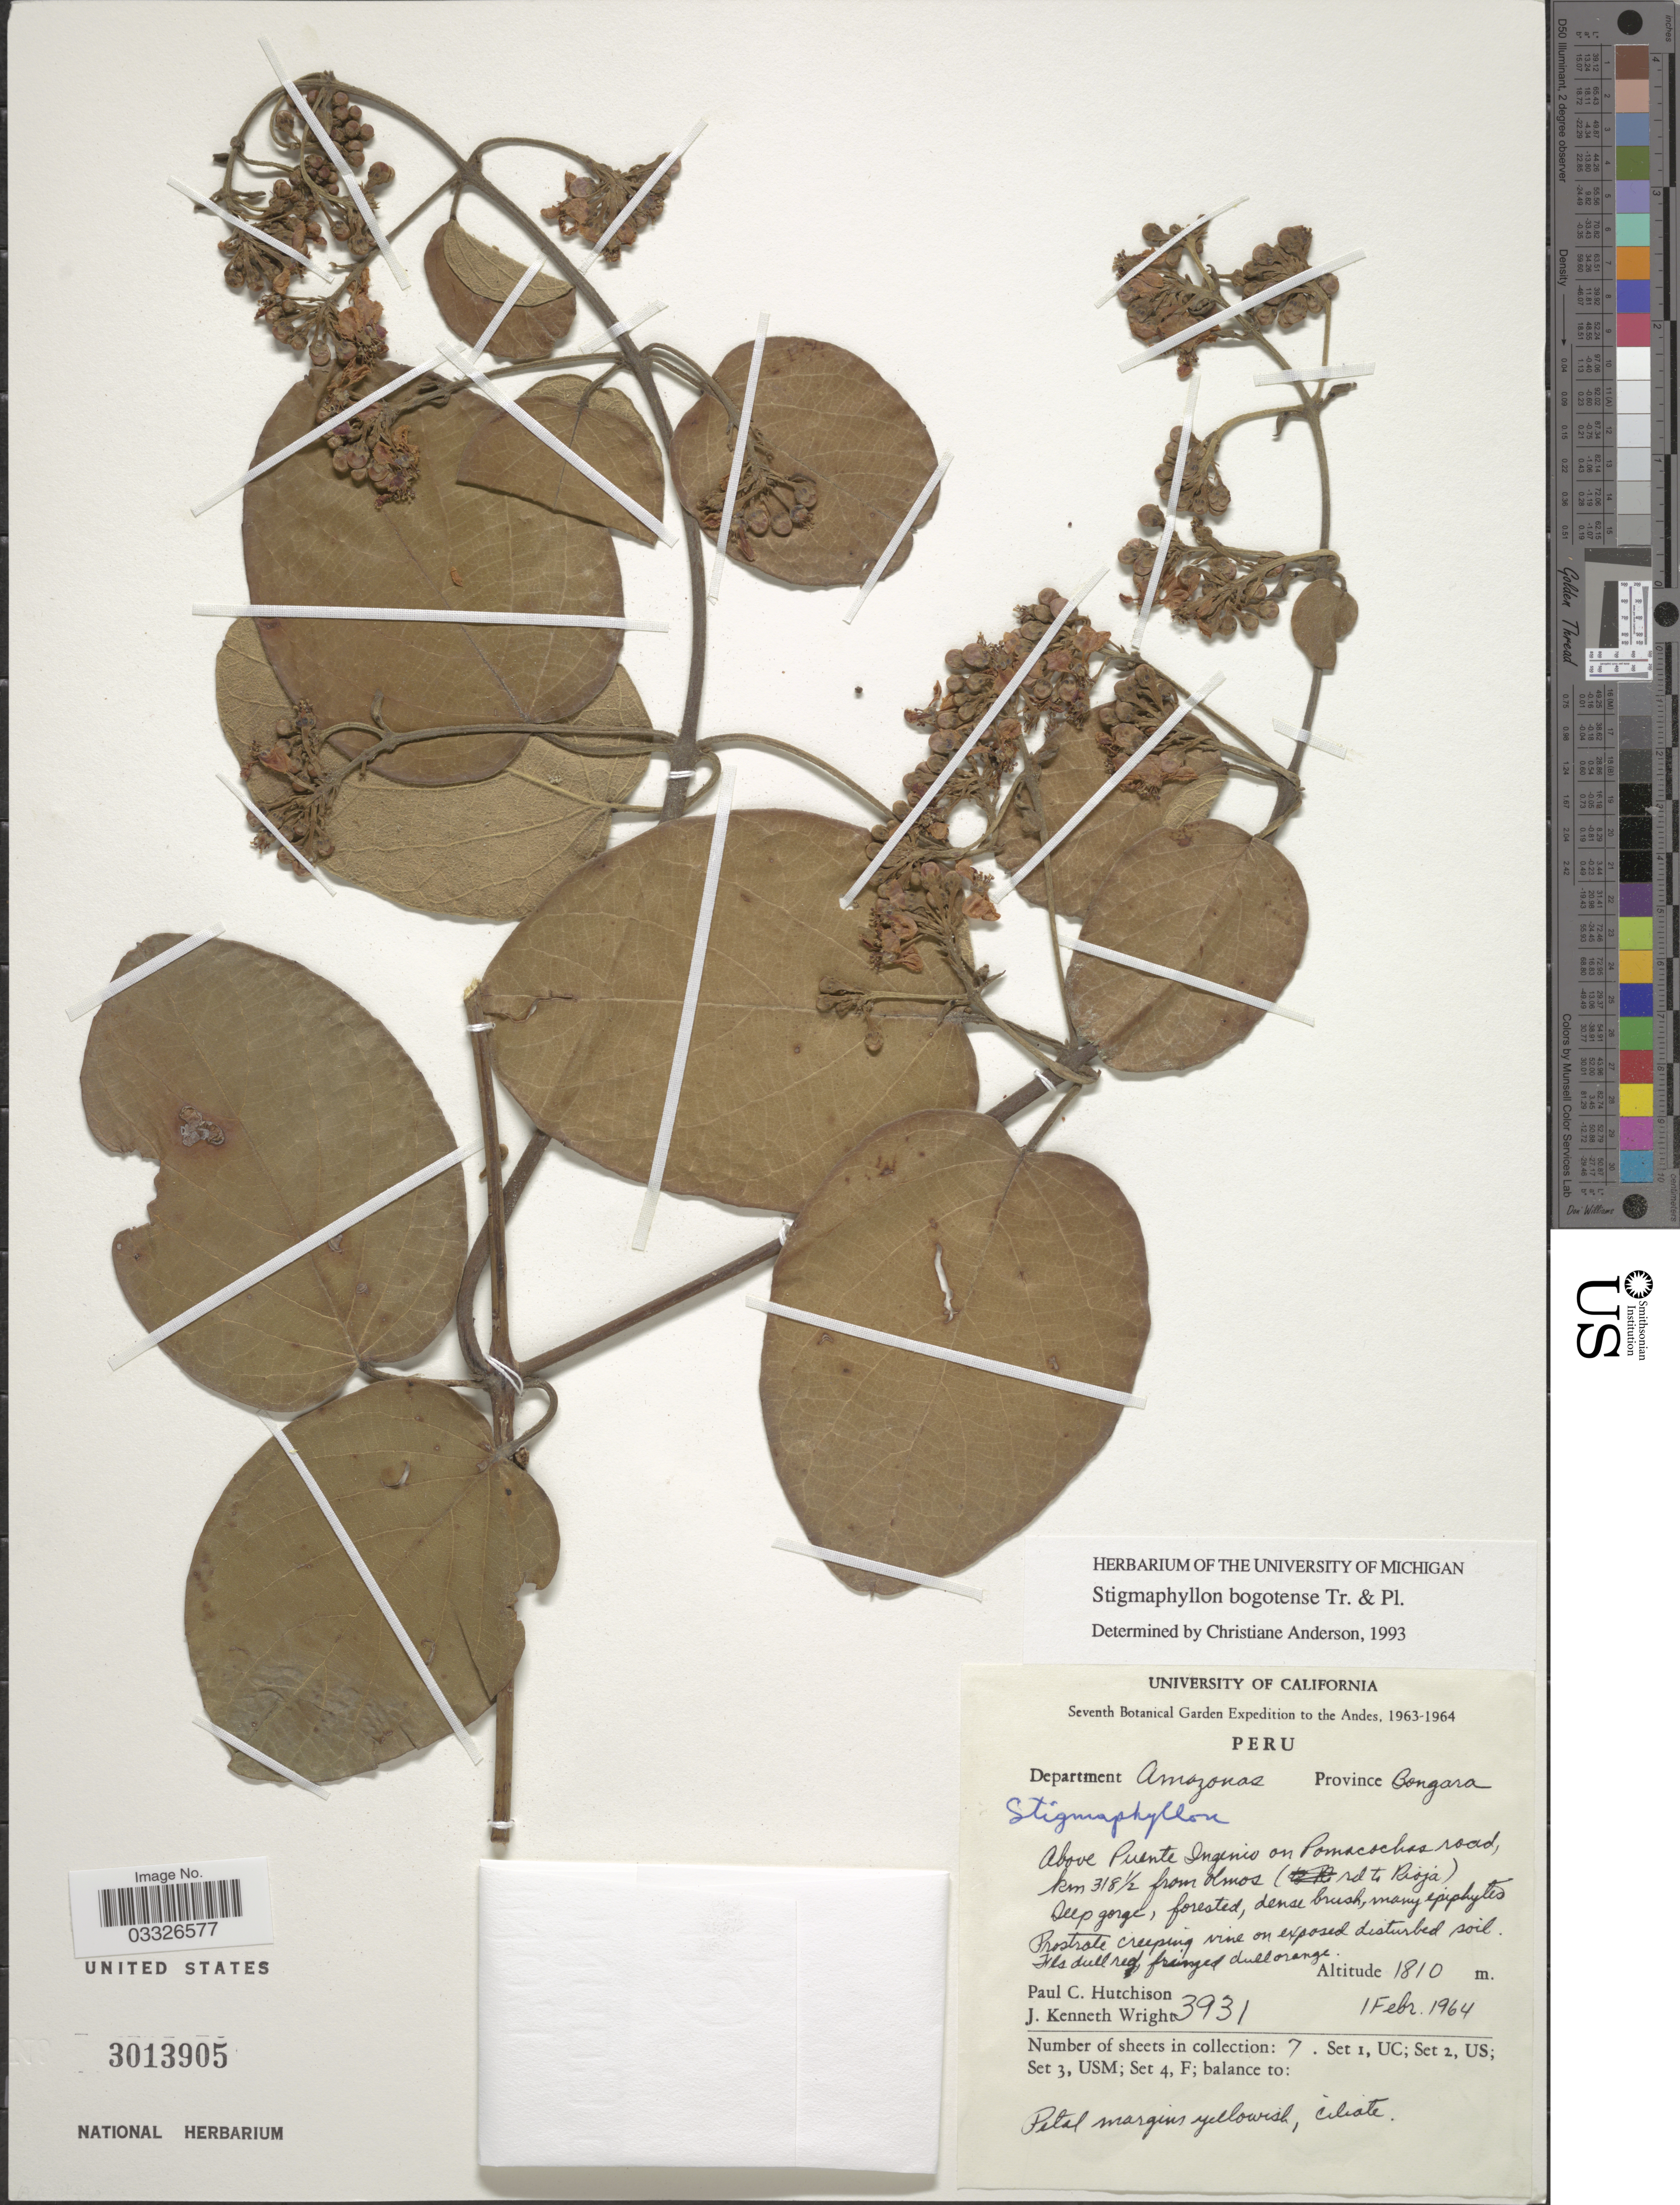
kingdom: Plantae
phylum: Tracheophyta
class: Magnoliopsida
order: Malpighiales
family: Malpighiaceae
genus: Stigmaphyllon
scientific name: Stigmaphyllon bogotense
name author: Triana & Planch.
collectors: P. C. Hutchison & J. K. Wright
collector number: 3931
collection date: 1964-02-01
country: Peru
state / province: Amazonas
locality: Andes. Department Amazonas. Province Bongara. Above Puente Ingenio on Pomacochas road, km 318½ from olmos (rd to Rioja).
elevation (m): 1810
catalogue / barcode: US 3013905